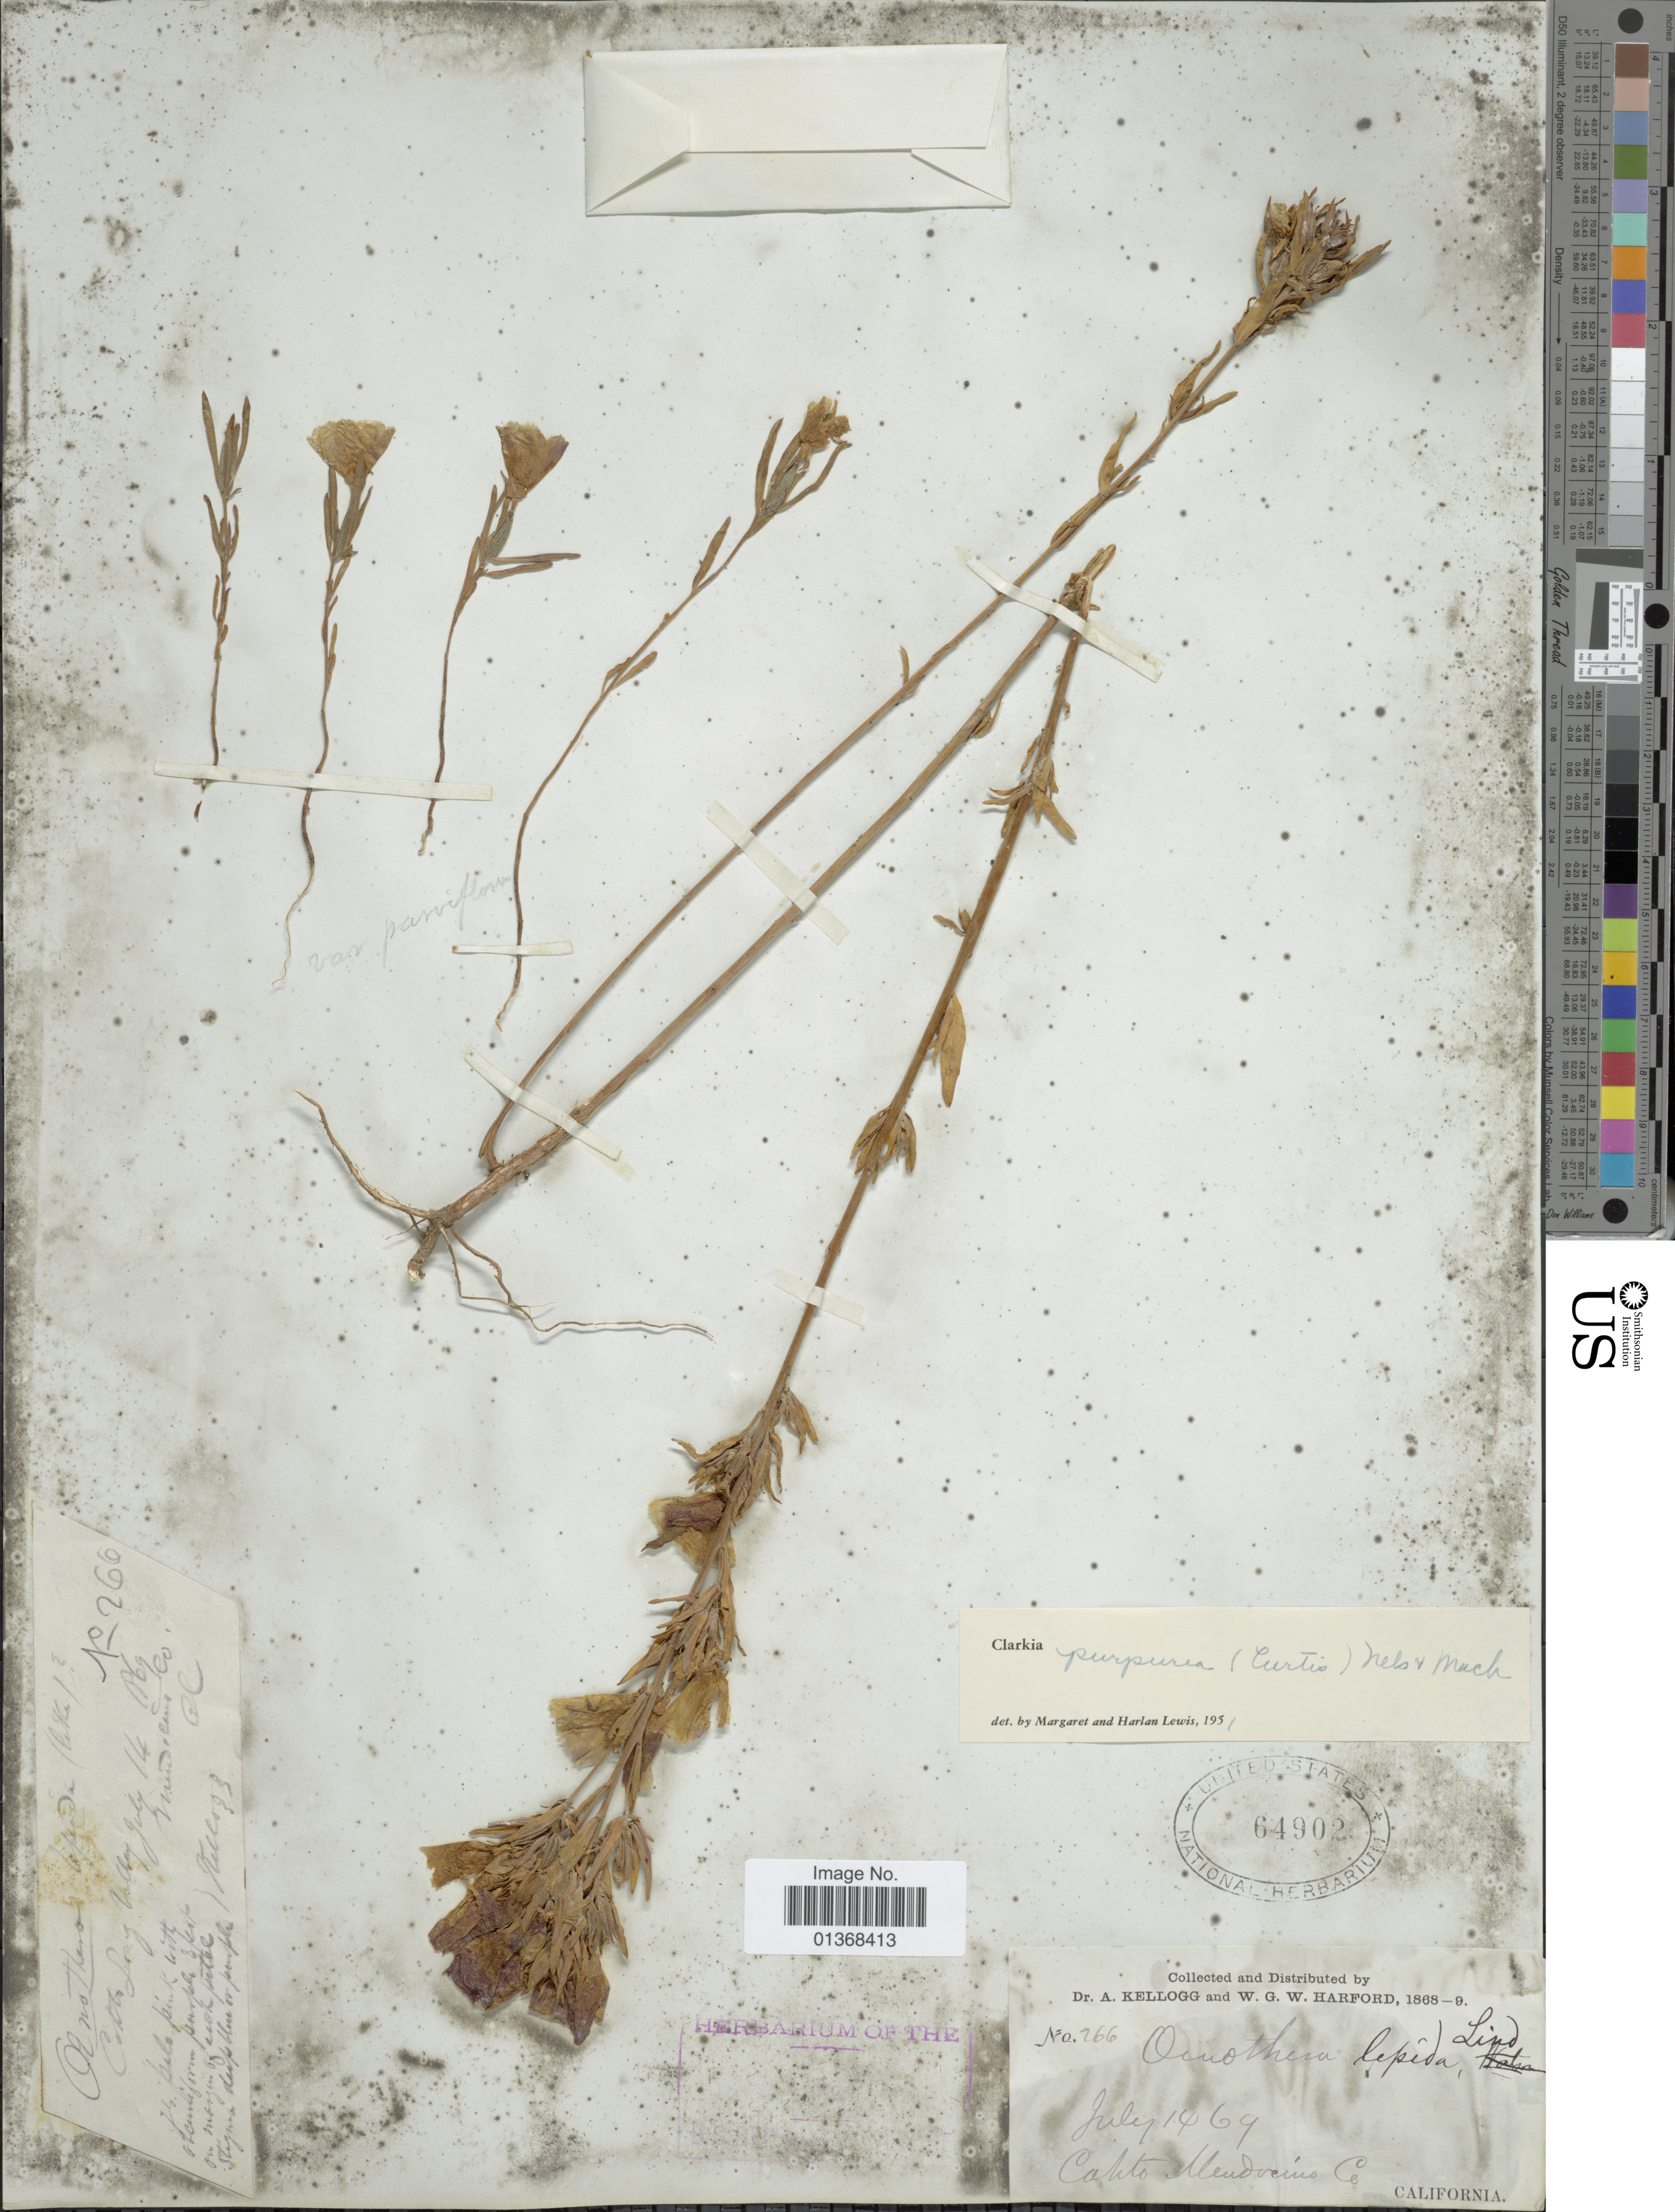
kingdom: Plantae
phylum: Tracheophyta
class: Magnoliopsida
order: Myrtales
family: Onagraceae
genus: Clarkia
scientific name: Clarkia purpurea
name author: (Curtis) A. Nelson & J.F. Macbr.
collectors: A. Kellogg & W. G. W. Harford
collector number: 266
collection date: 1868-07-14/1869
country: United States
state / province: California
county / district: Mendocino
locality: Cahto Mendocino Co.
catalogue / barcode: US 64902